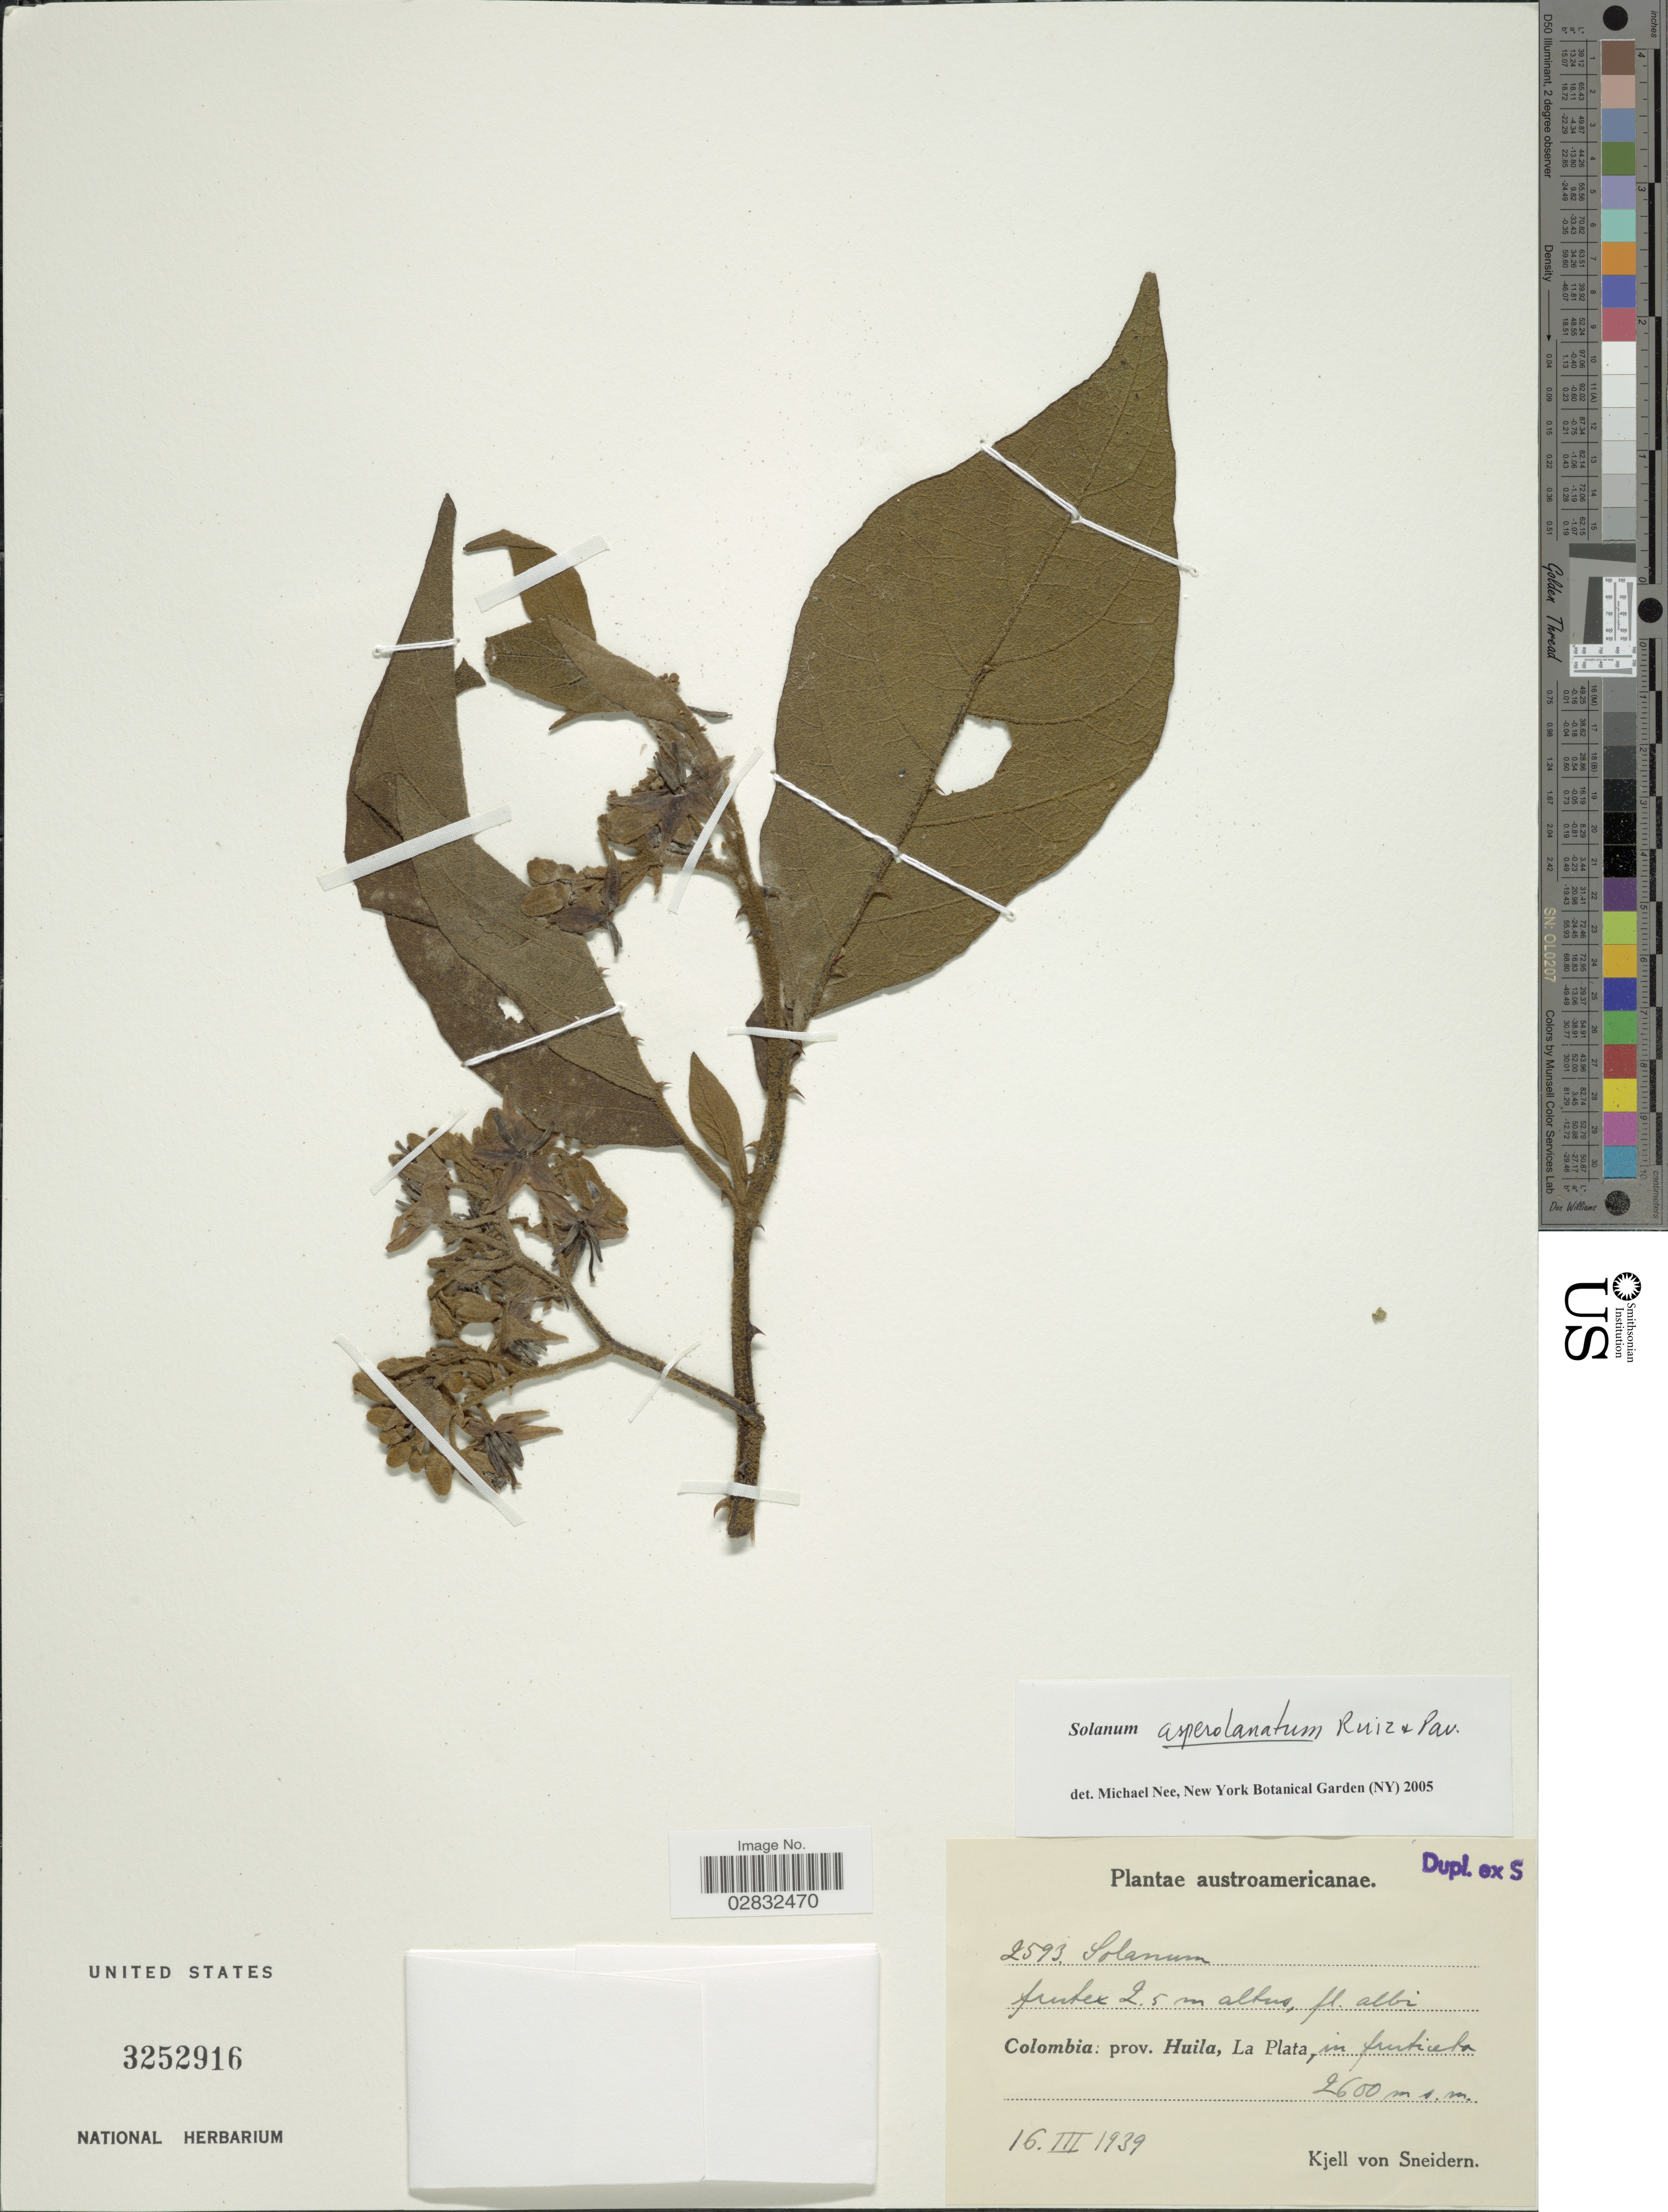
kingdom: Plantae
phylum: Tracheophyta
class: Magnoliopsida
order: Solanales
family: Solanaceae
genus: Solanum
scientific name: Solanum asperolatum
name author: Ruiz & Pav.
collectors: K. von Sneidern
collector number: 2593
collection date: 1939-03-16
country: Colombia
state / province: Huila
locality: La Plata, in fructiceta.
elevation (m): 2600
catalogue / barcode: US 3252916